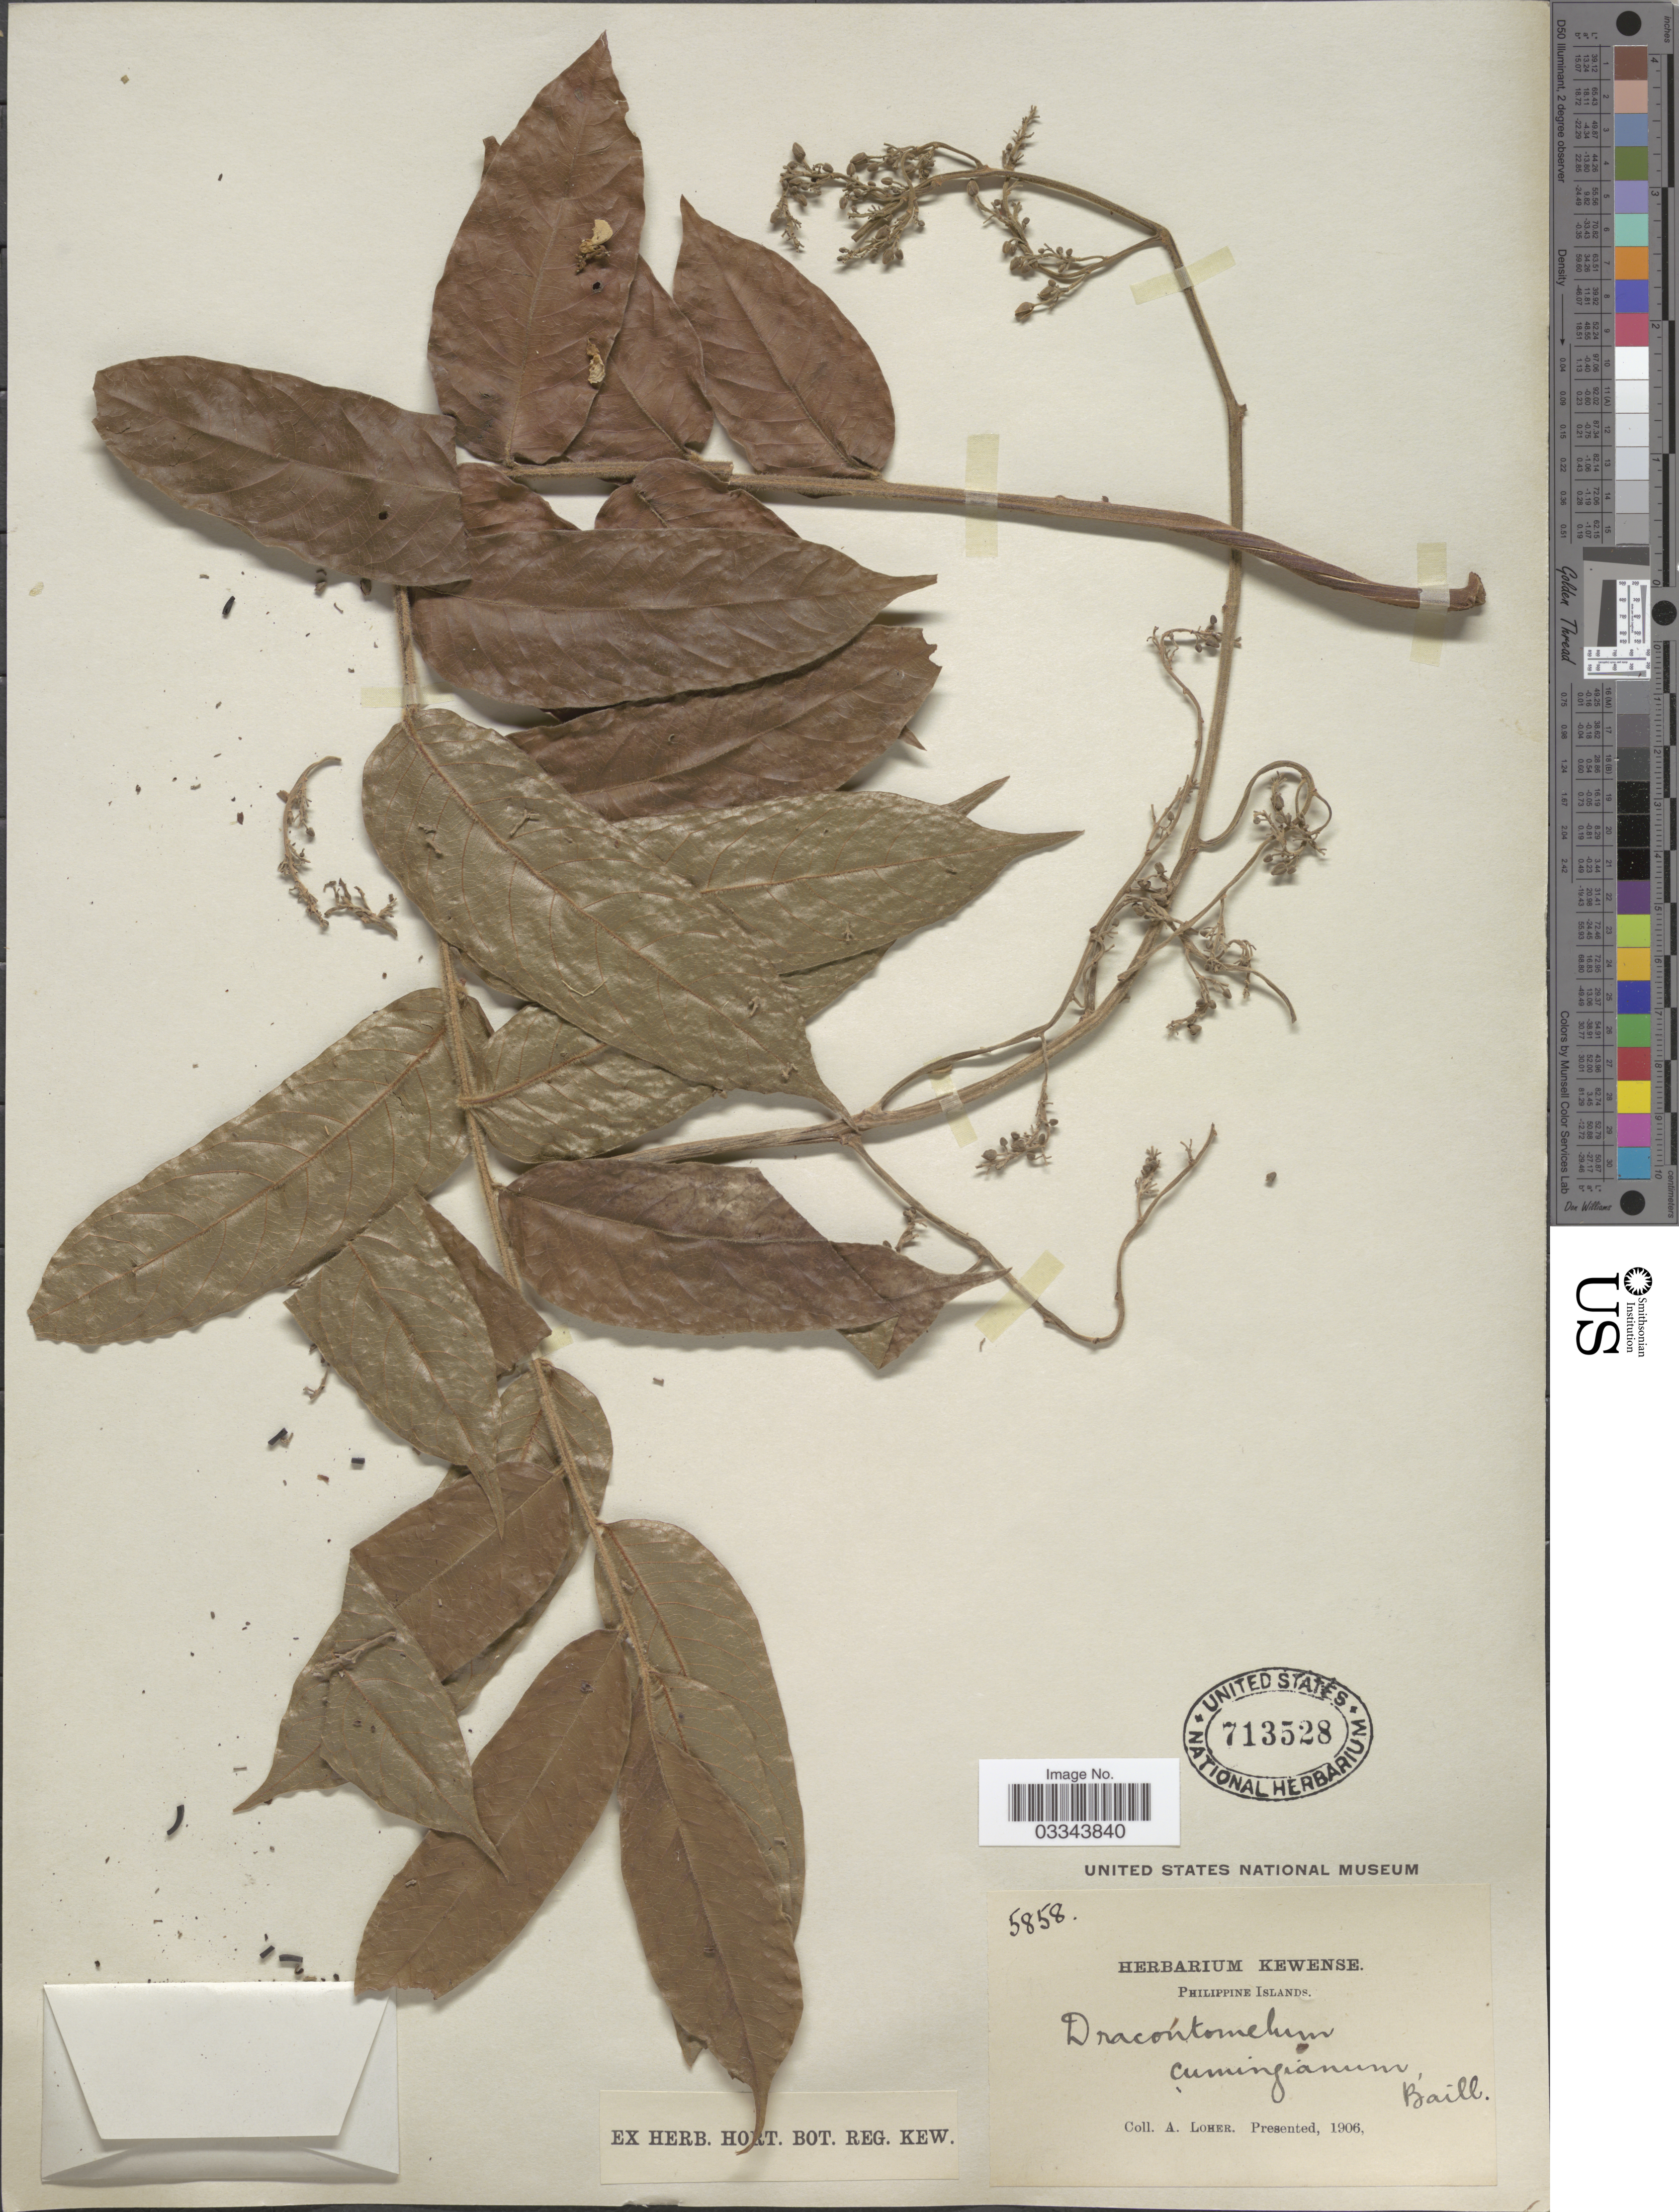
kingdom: Plantae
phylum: Tracheophyta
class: Magnoliopsida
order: Sapindales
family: Anacardiaceae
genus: Dracontomelon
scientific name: Dracontomelon edule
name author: Merr.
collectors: A. Loher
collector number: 5858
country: Philippines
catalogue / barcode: US 713528